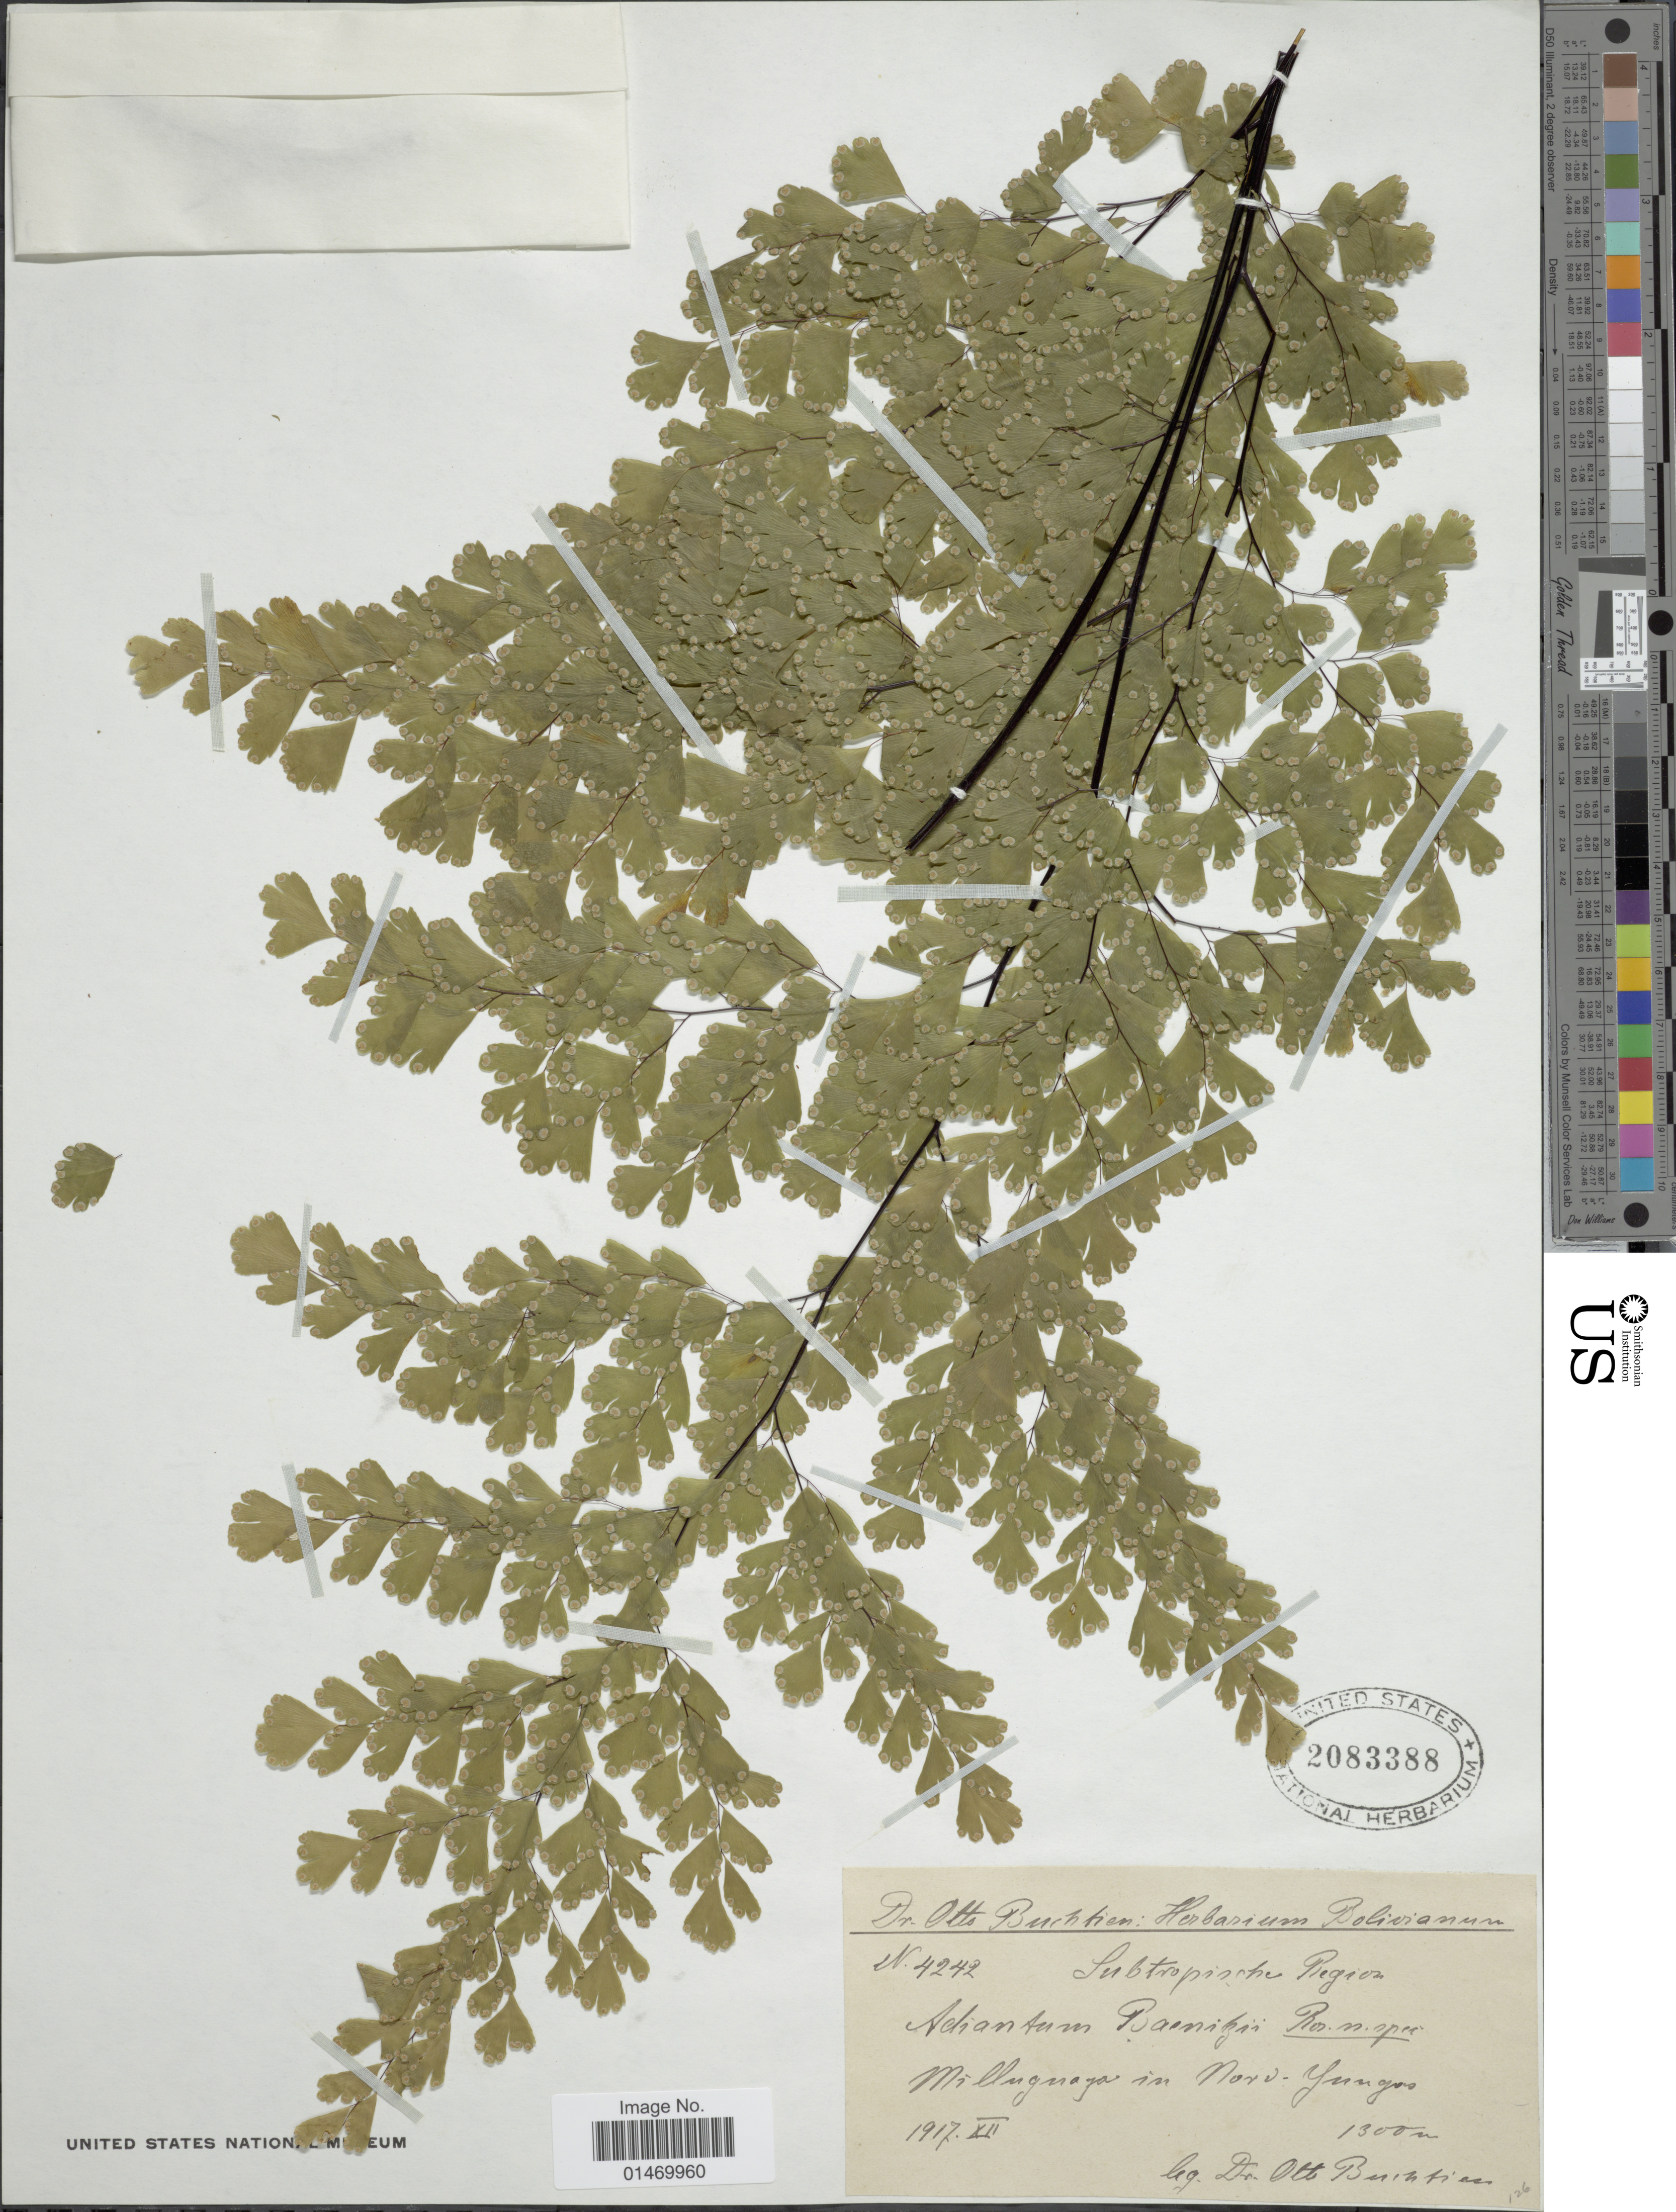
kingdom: Plantae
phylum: Tracheophyta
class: Polypodiopsida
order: Polypodiales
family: Pteridaceae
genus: Adiantum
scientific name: Adiantum baenitzii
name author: Rosenst.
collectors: O. Buchtien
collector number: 4242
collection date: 1917-12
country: Bolivia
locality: Bolivia, Millerguaga in Nor-Yungas.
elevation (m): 1300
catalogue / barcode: US 2083388